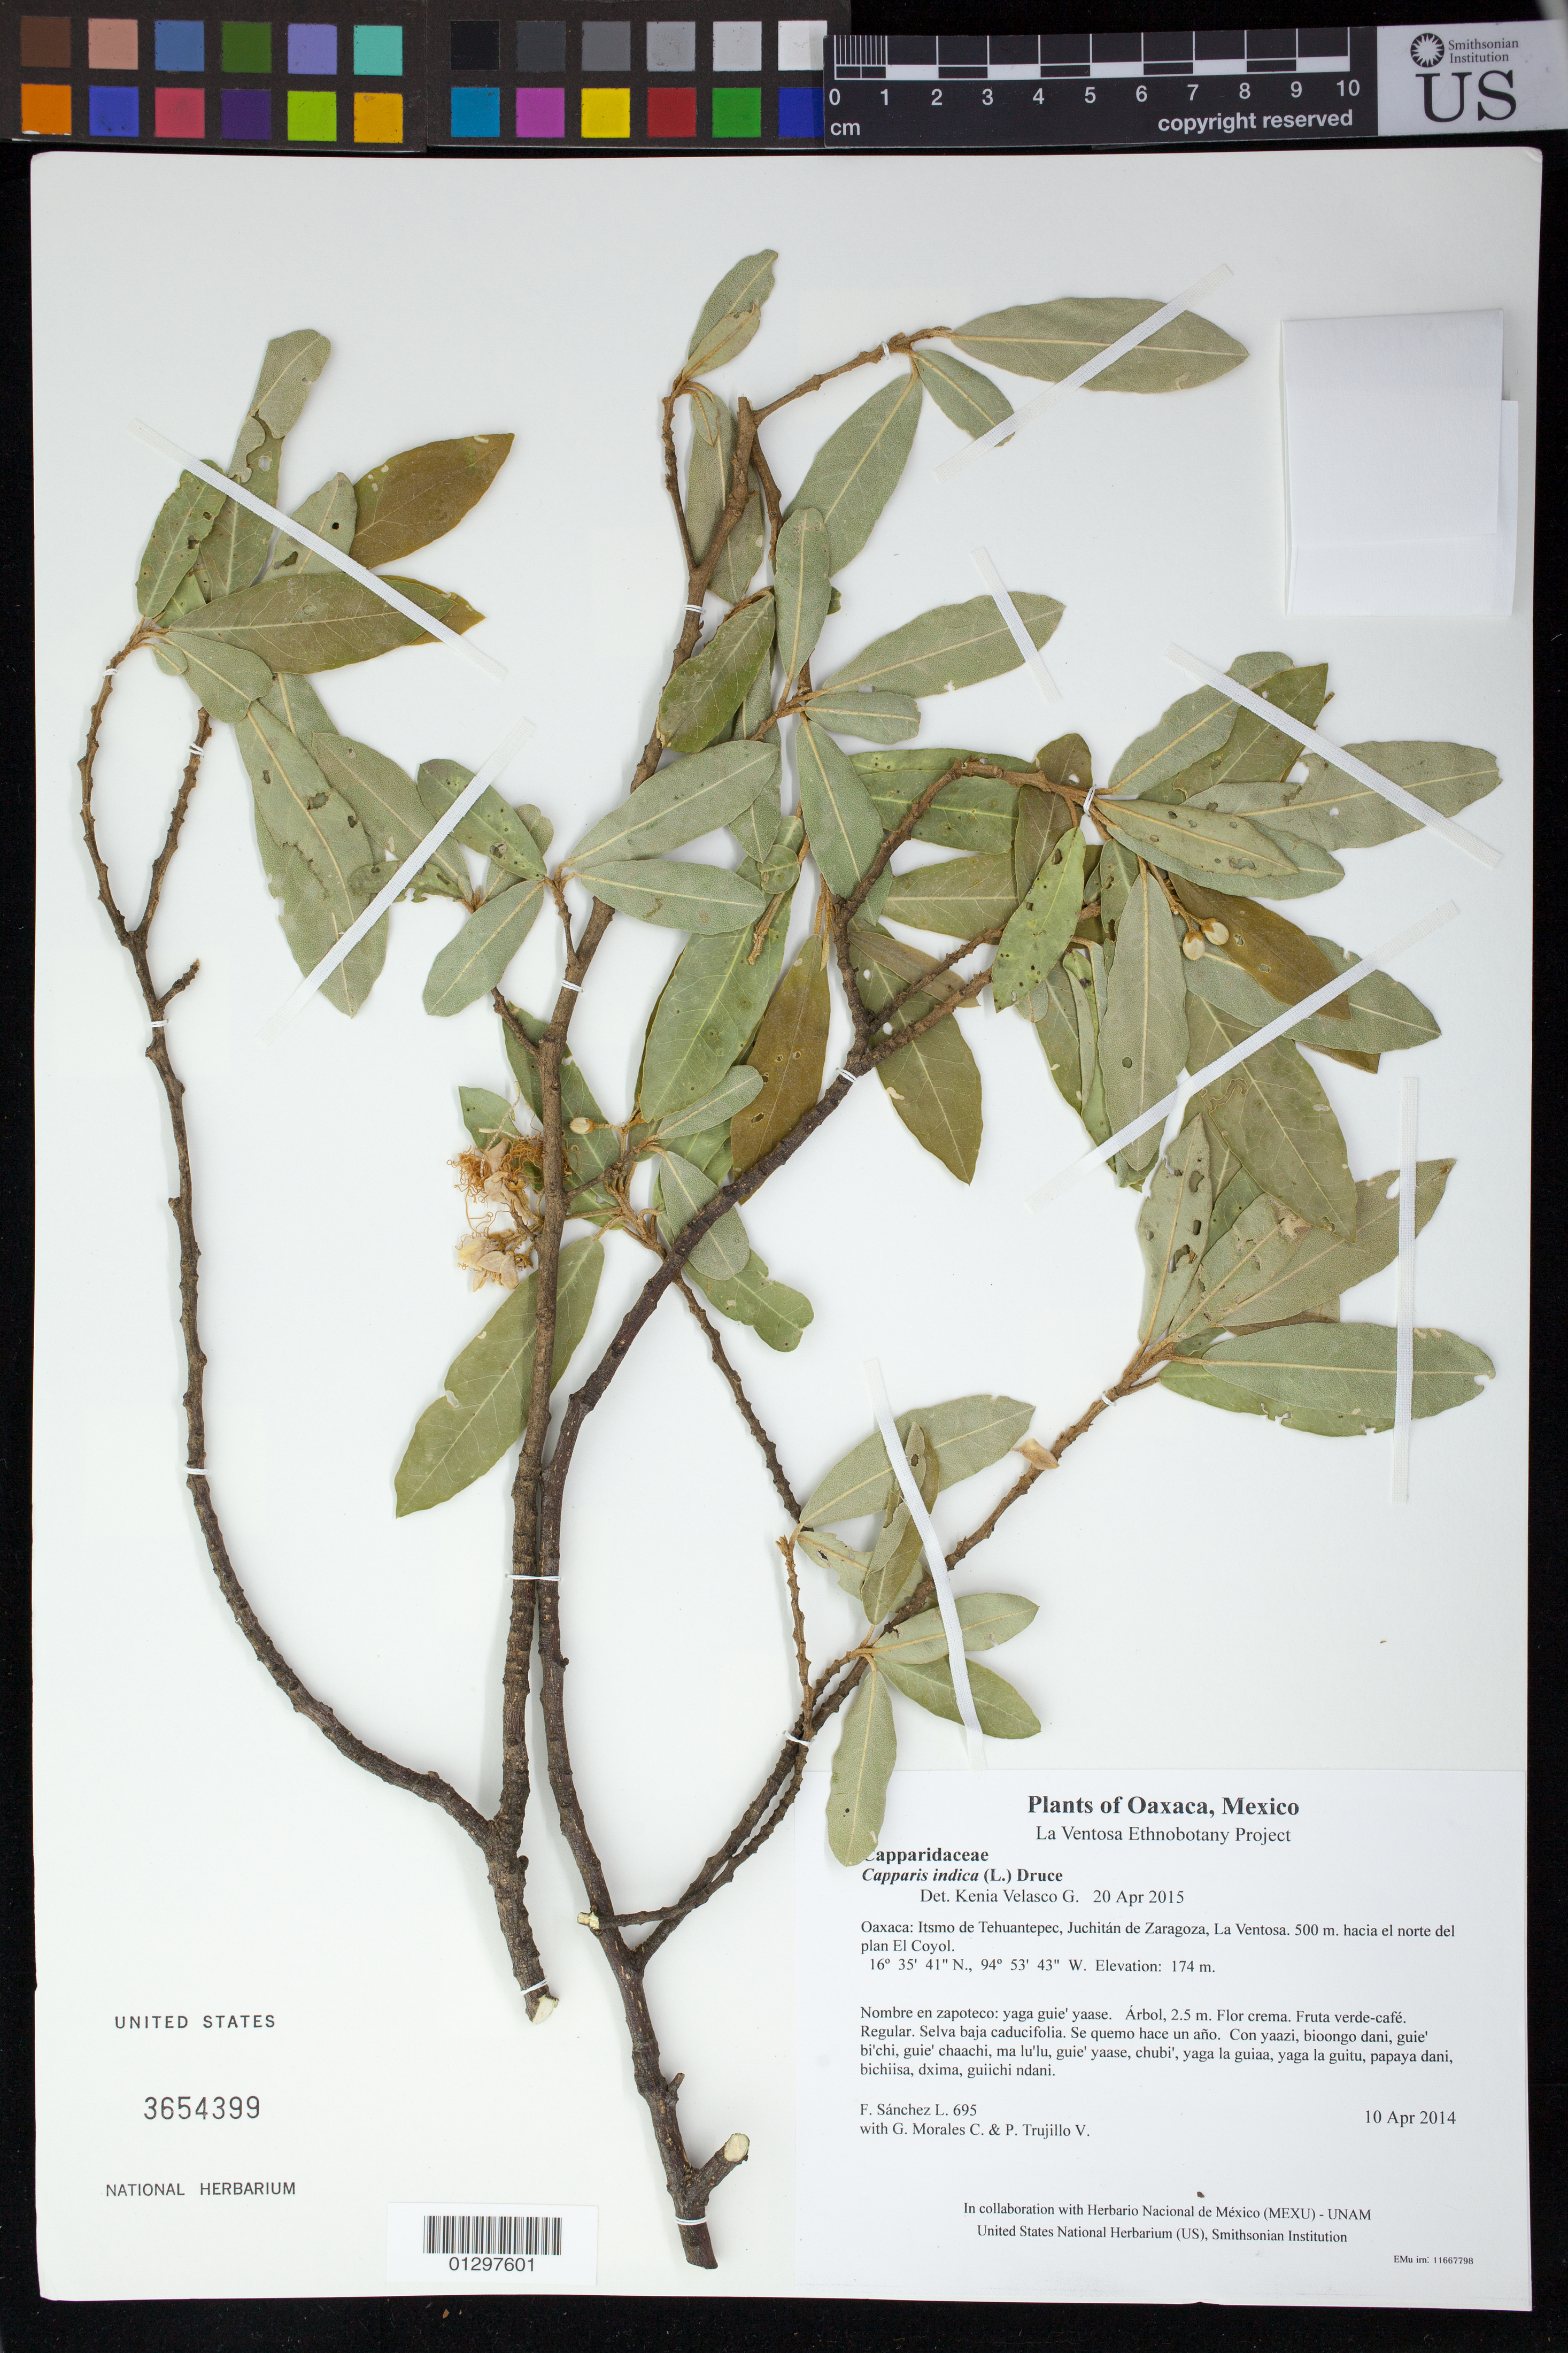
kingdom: Plantae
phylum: Tracheophyta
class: Magnoliopsida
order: Brassicales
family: Capparaceae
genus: Quadrella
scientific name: Quadrella incana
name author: (Kunth) Iltis & Cornejo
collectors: F. Sánchez L., G. Morales C. & P. Trujillo V.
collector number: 695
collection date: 2014-04-10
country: Mexico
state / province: Oaxaca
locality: Itsmo de Tehuantepec, Juchitán de Zaragoza, La Ventosa. 500 m. hacia el norte del plan El Coyol.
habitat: Selva baja caducifolia. Se quemo hace un año.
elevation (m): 174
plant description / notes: JEBOT, MEXU, SERO, US; Yaga. 2.5 m. Guie' nayu. Cuaananaxhi naga'-namuu. Nuu.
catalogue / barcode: US 3654399